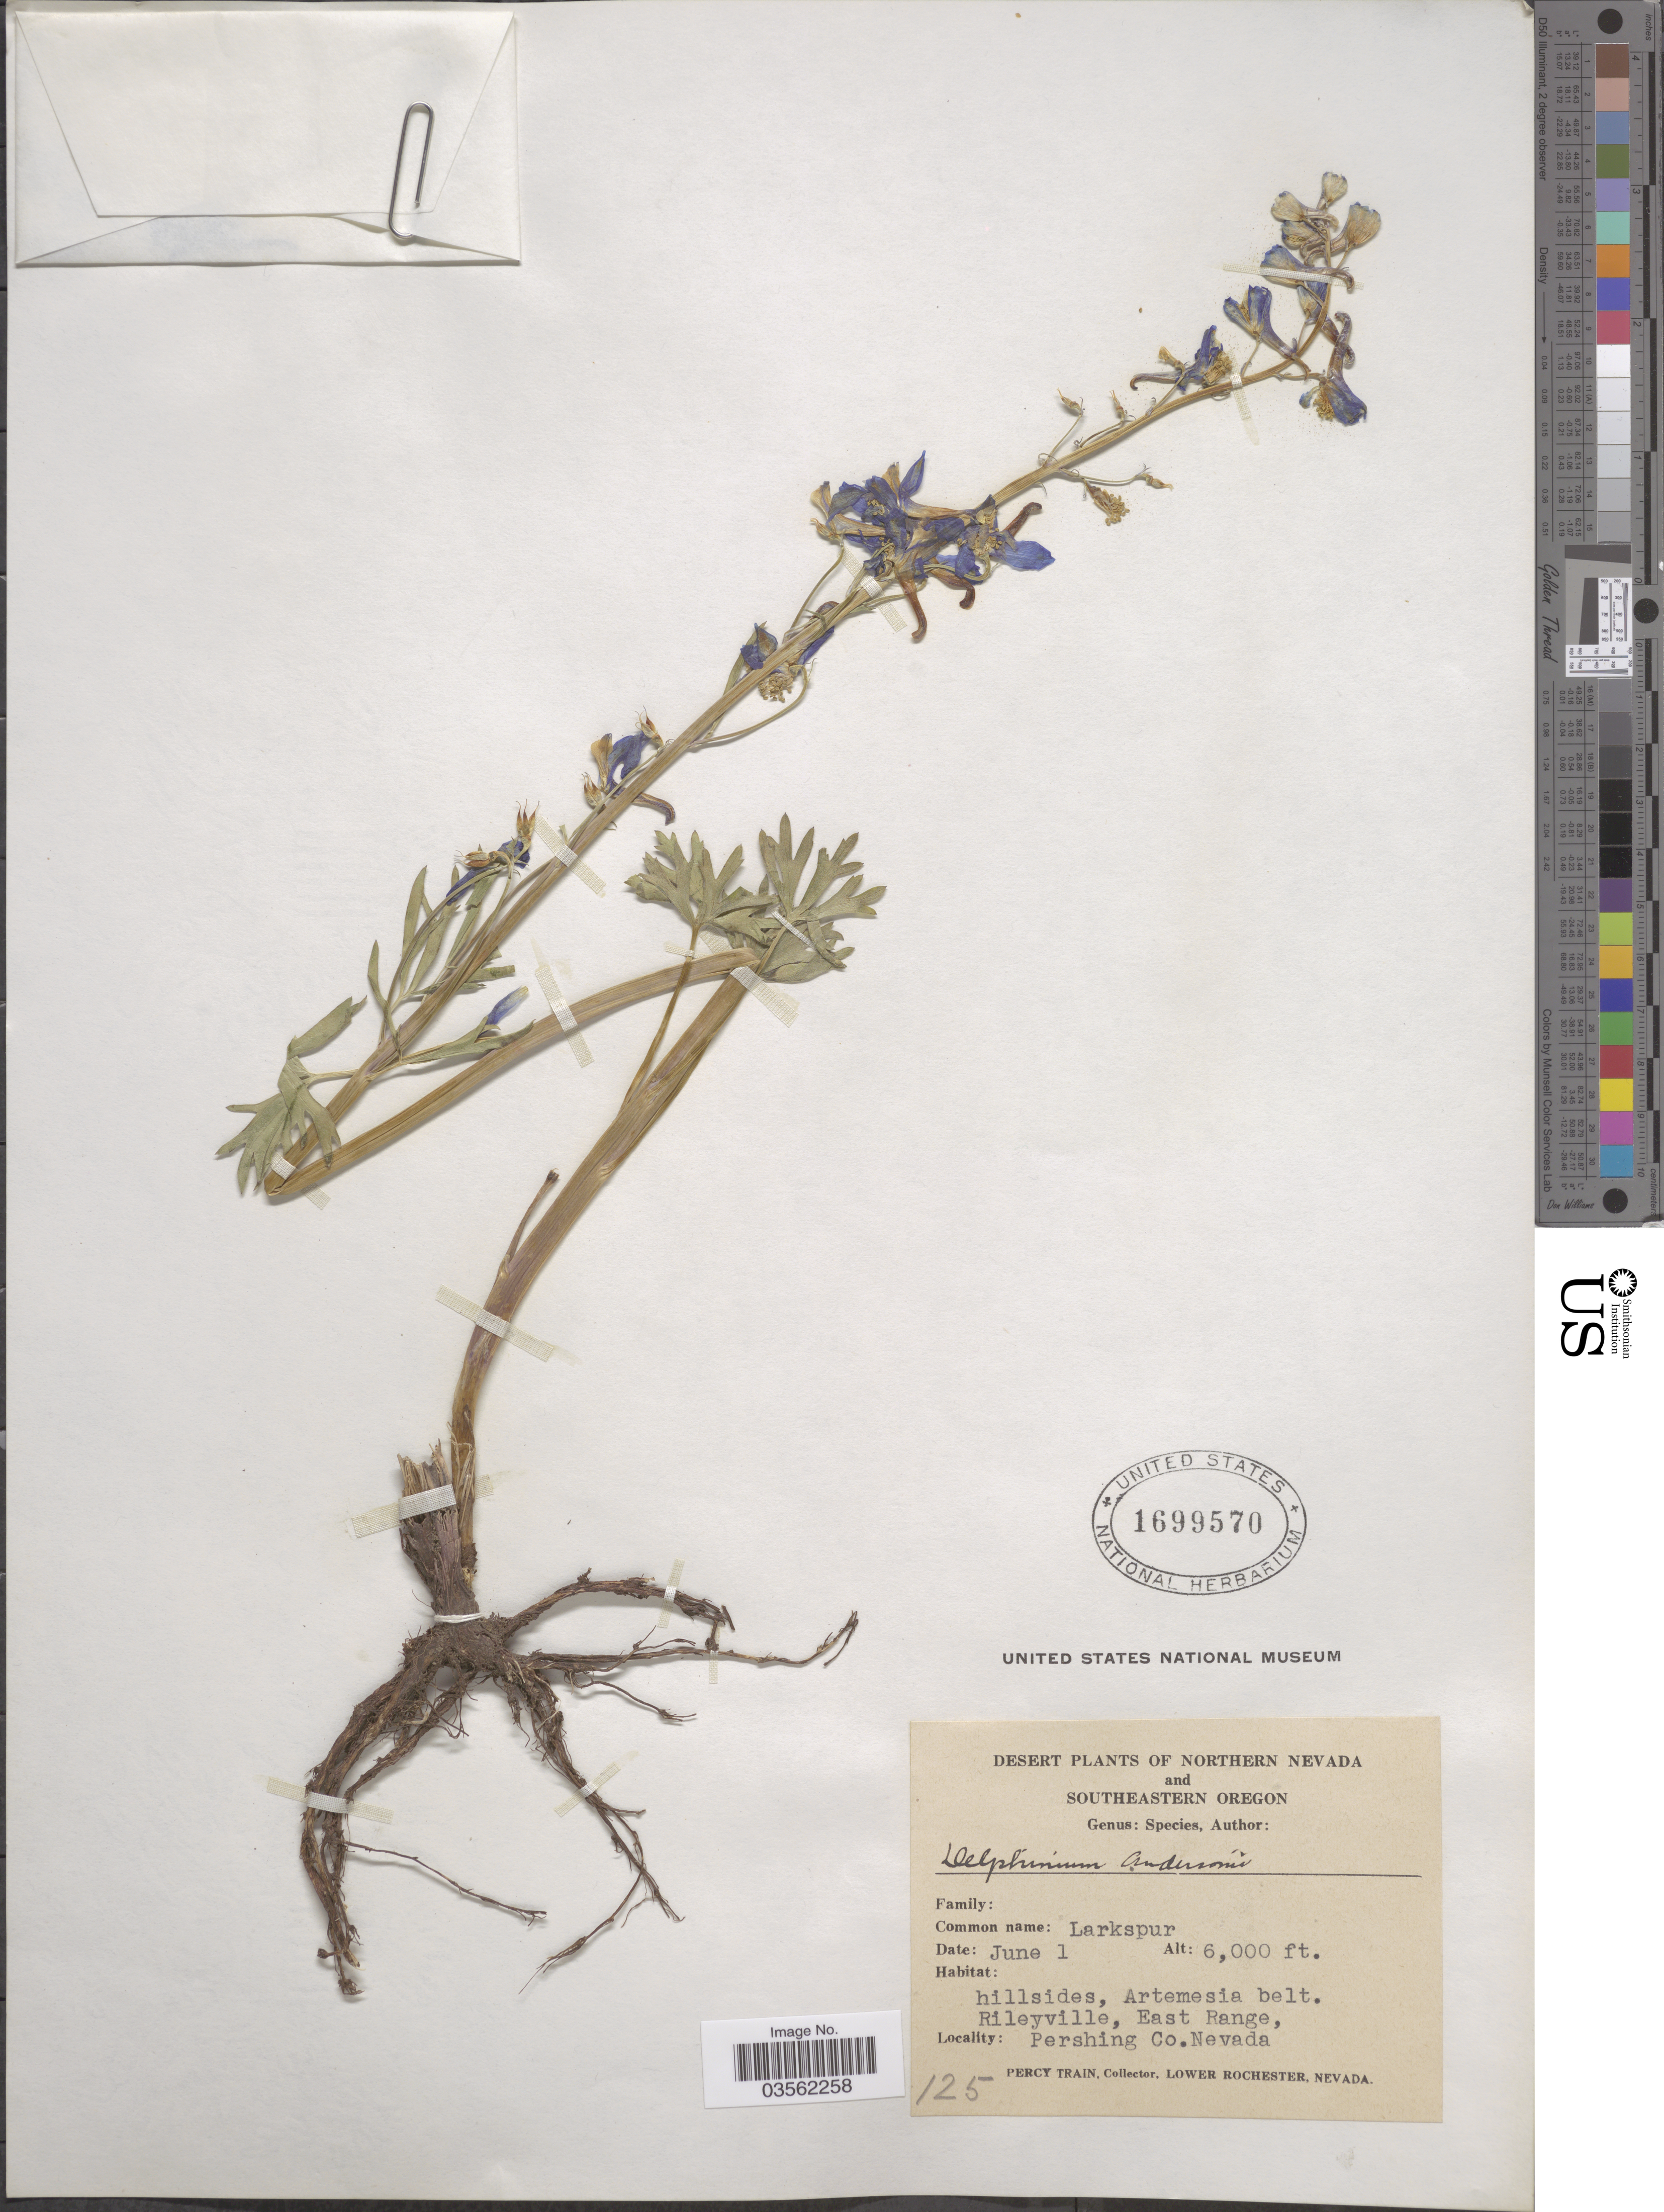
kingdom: Plantae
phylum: Tracheophyta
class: Magnoliopsida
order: Ranunculales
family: Ranunculaceae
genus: Delphinium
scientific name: Delphinium andersonii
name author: A. Gray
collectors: P. Train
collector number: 125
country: United States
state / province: Nevada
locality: Desert of Northern Nevada. Hillsides, Artemesia Belt. Rileyville, East Range, Pershing Co.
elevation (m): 1829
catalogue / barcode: US 1699570